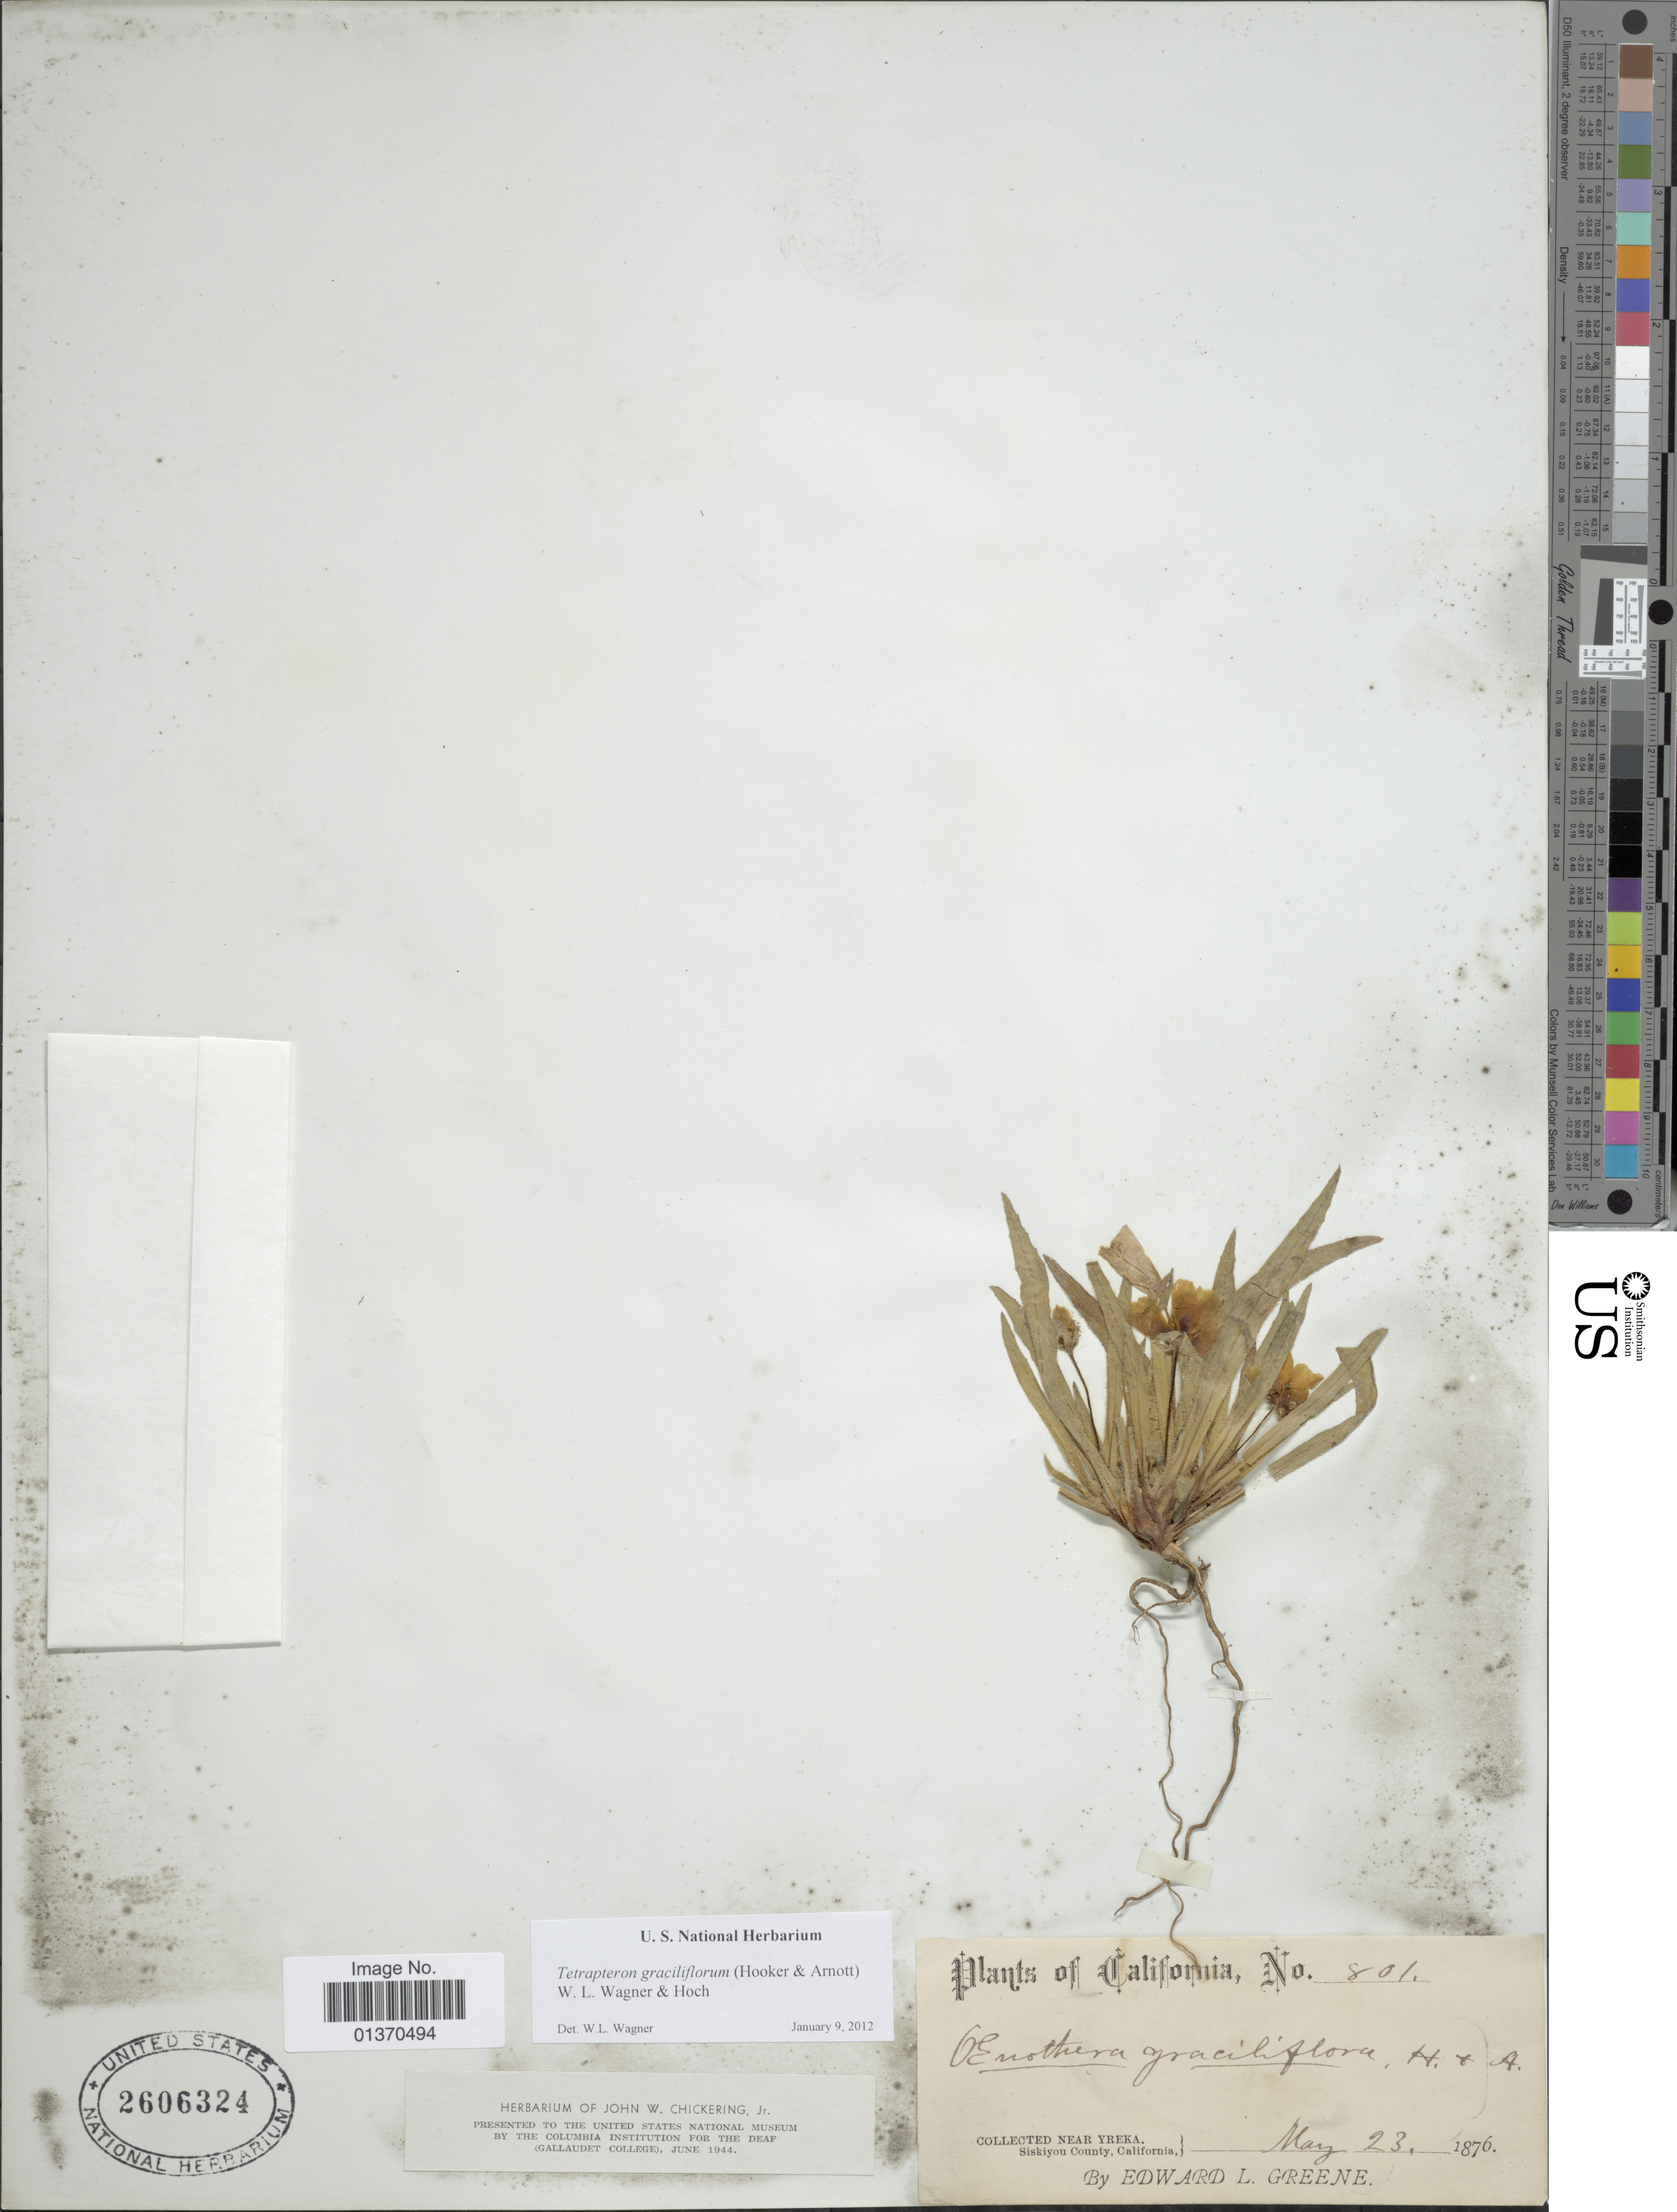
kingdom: Plantae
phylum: Tracheophyta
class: Magnoliopsida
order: Myrtales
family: Onagraceae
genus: Tetrapteron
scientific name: Tetrapteron graciliflorum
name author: (Hook. & Arn.) W.L. Wagner & Hoch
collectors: E. L. Greene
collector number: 801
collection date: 1876-05-23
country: United States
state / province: California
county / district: Siskiyou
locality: Near Yreka, Siskiyou County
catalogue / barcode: US 2606324